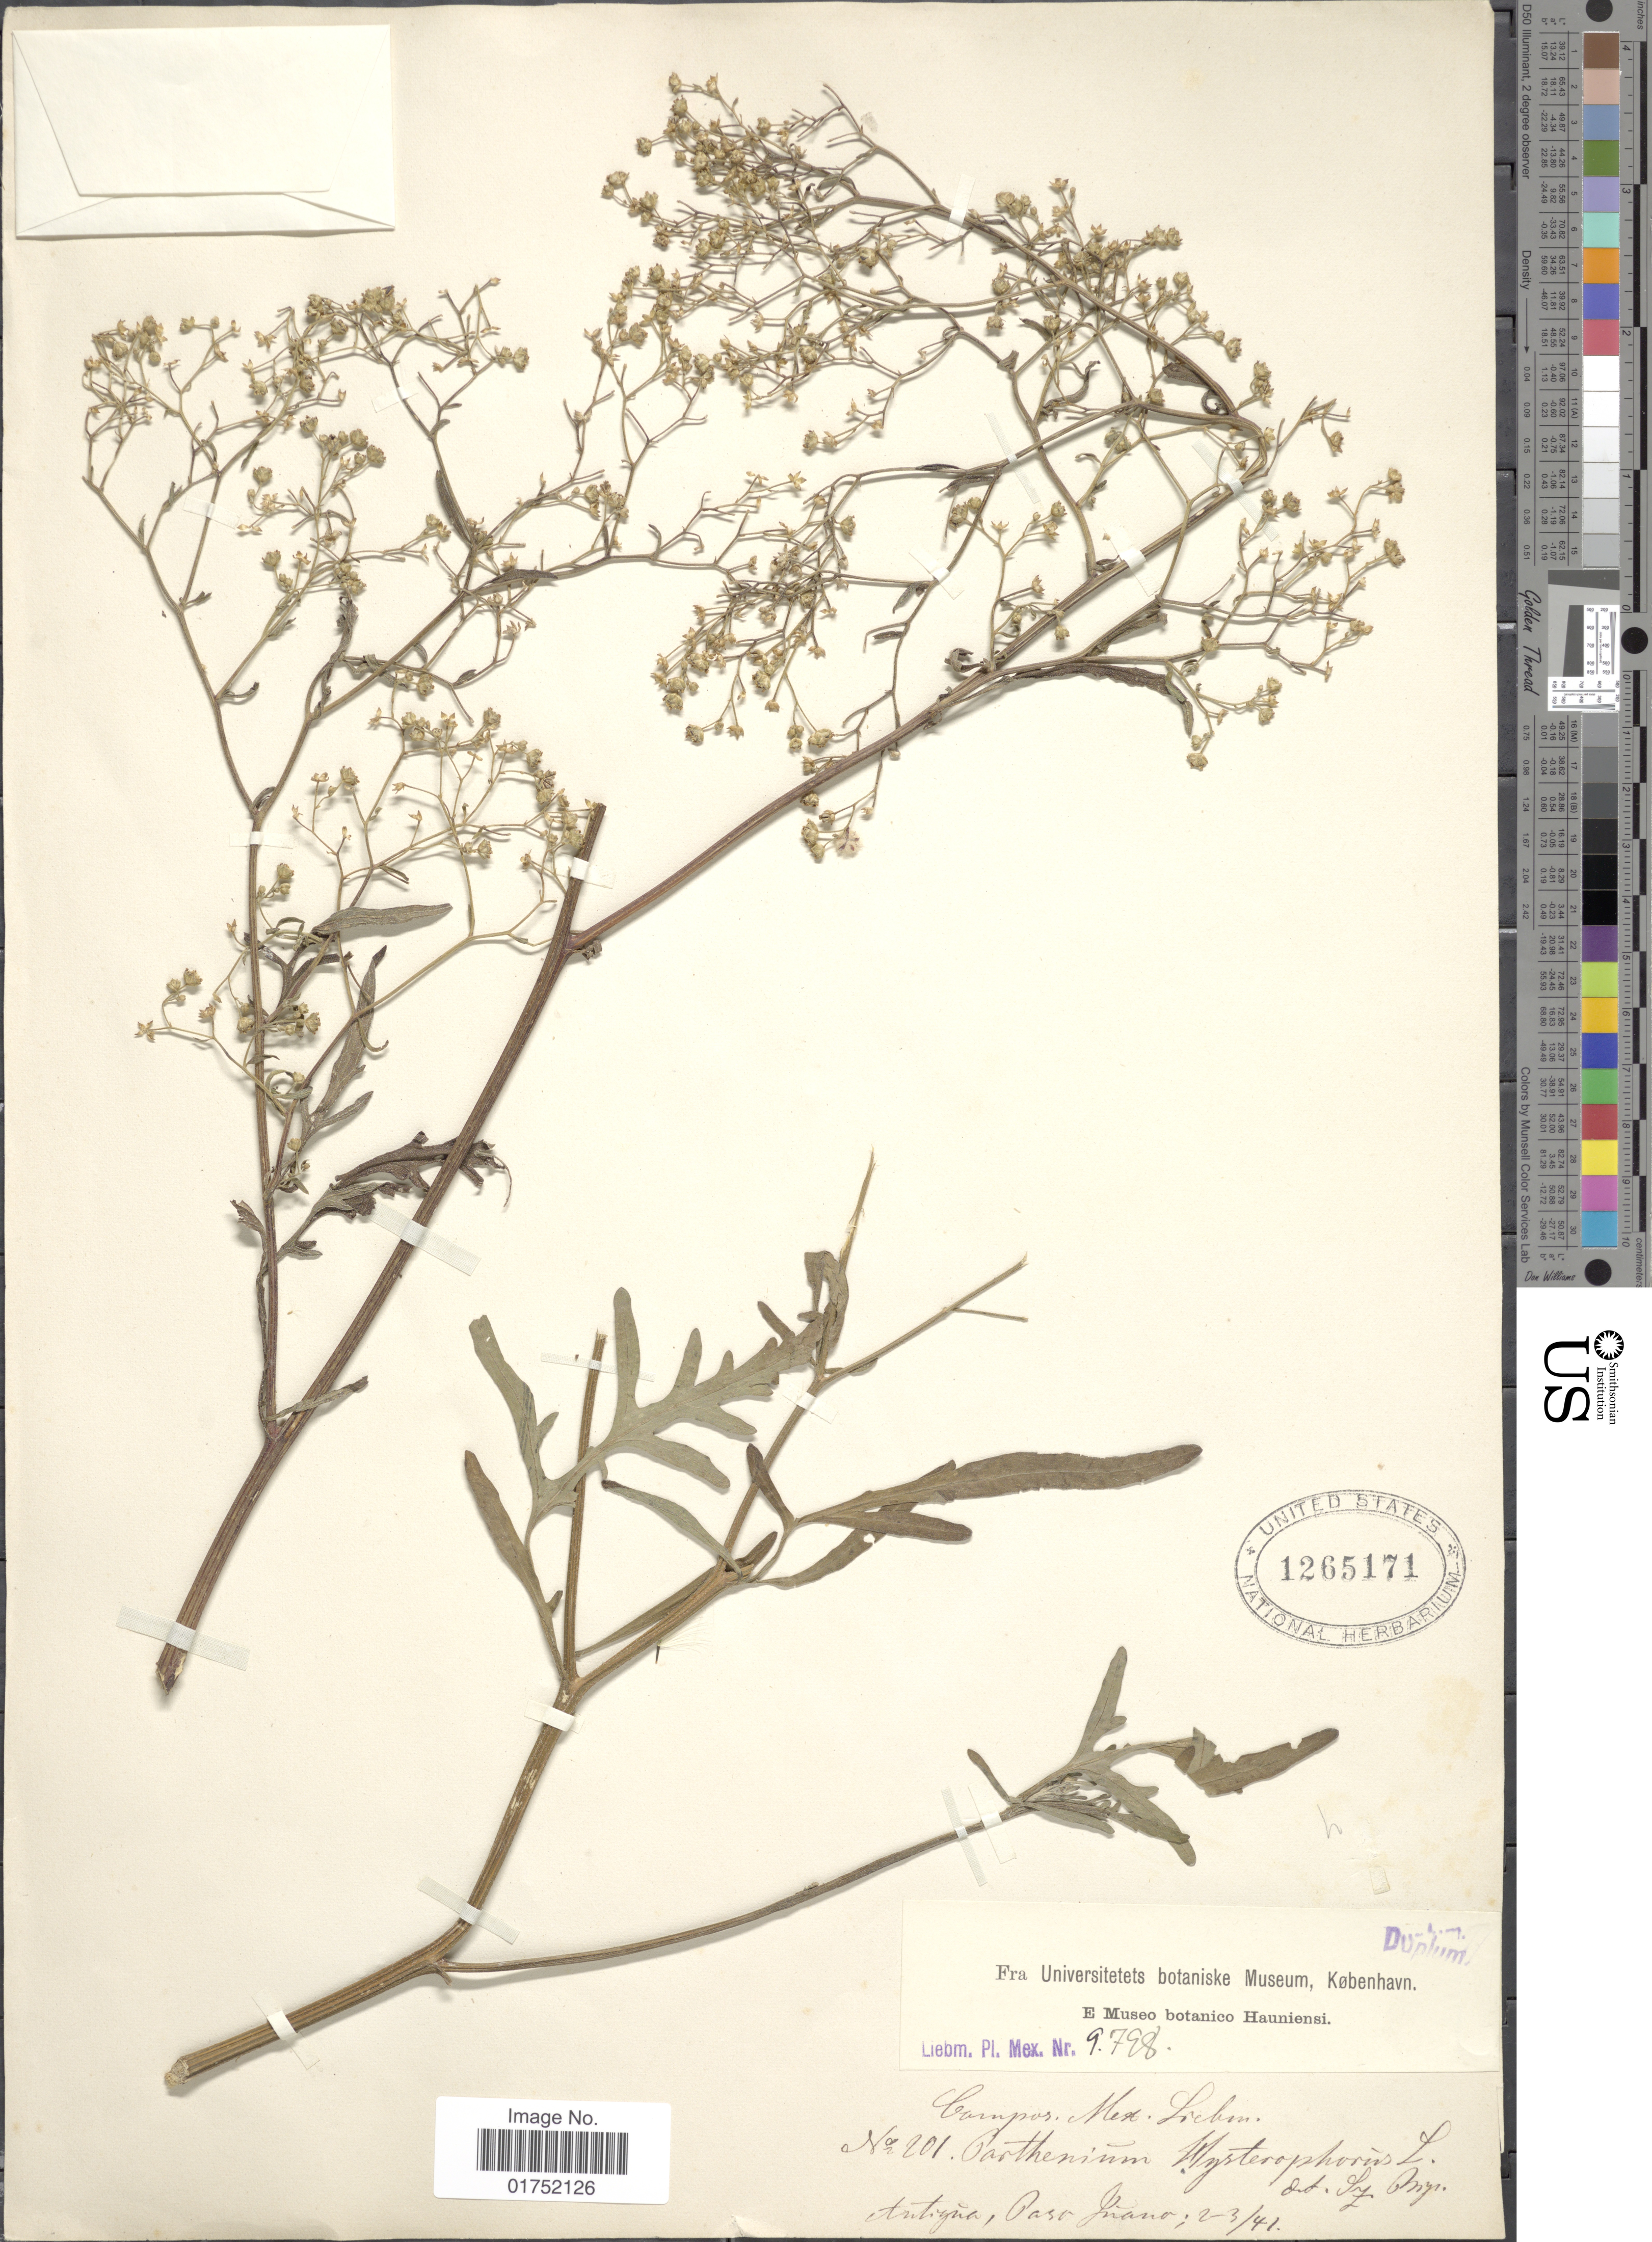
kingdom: Plantae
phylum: Tracheophyta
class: Magnoliopsida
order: Asterales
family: Asteraceae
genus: Parthenium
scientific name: Parthenium hysterophorus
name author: L.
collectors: F. M. Liebmann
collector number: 9798/201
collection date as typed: Transcribed d/m/y: /2/41 to /3/41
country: Mexico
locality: Mex., Antigua, Paso Juano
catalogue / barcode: US 1265171